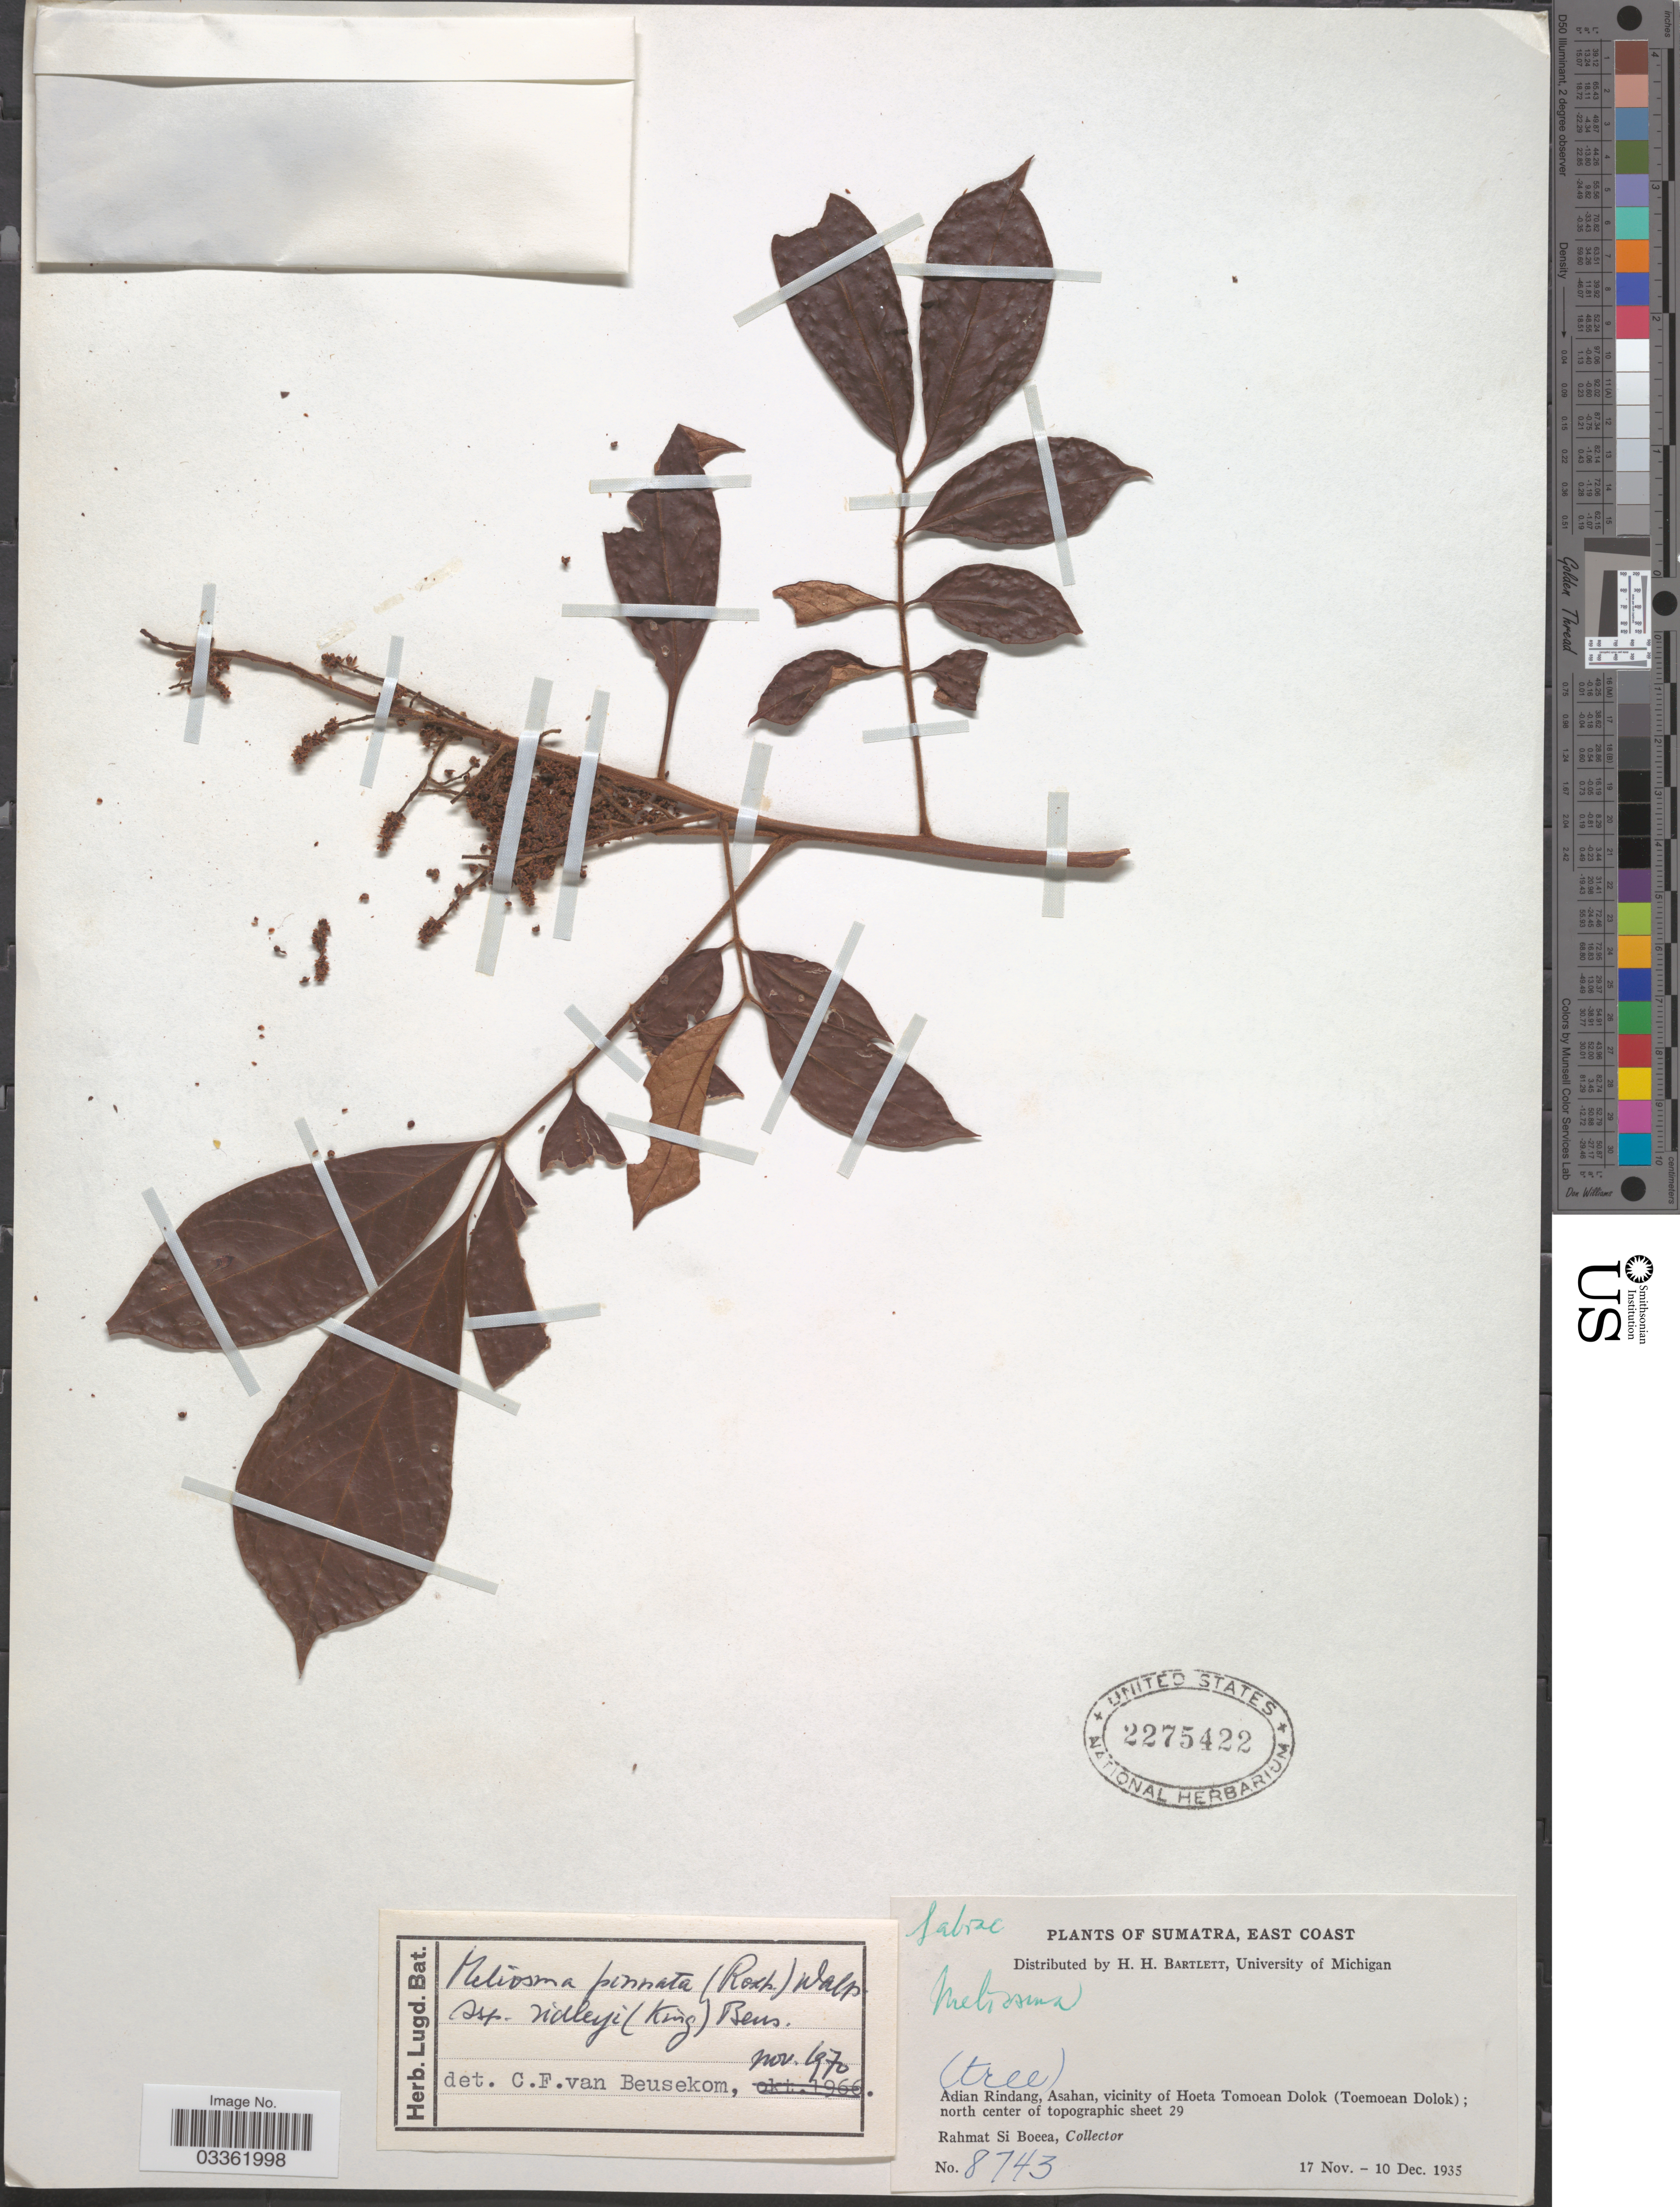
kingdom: Plantae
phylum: Tracheophyta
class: Magnoliopsida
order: Proteales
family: Sabiaceae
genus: Meliosma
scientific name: Meliosma pinnata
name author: Maxim.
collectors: Rahmat Si Boeea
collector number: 8743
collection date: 1935-11-17/1935-12-10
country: Indonesia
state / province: Sumatra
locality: East Coast. Adian Rindang, Asahan, vicinity of Hoeta Tomoean Dolok (Toemoean Dolok); north center of topographic sheet 29.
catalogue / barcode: US 2275422